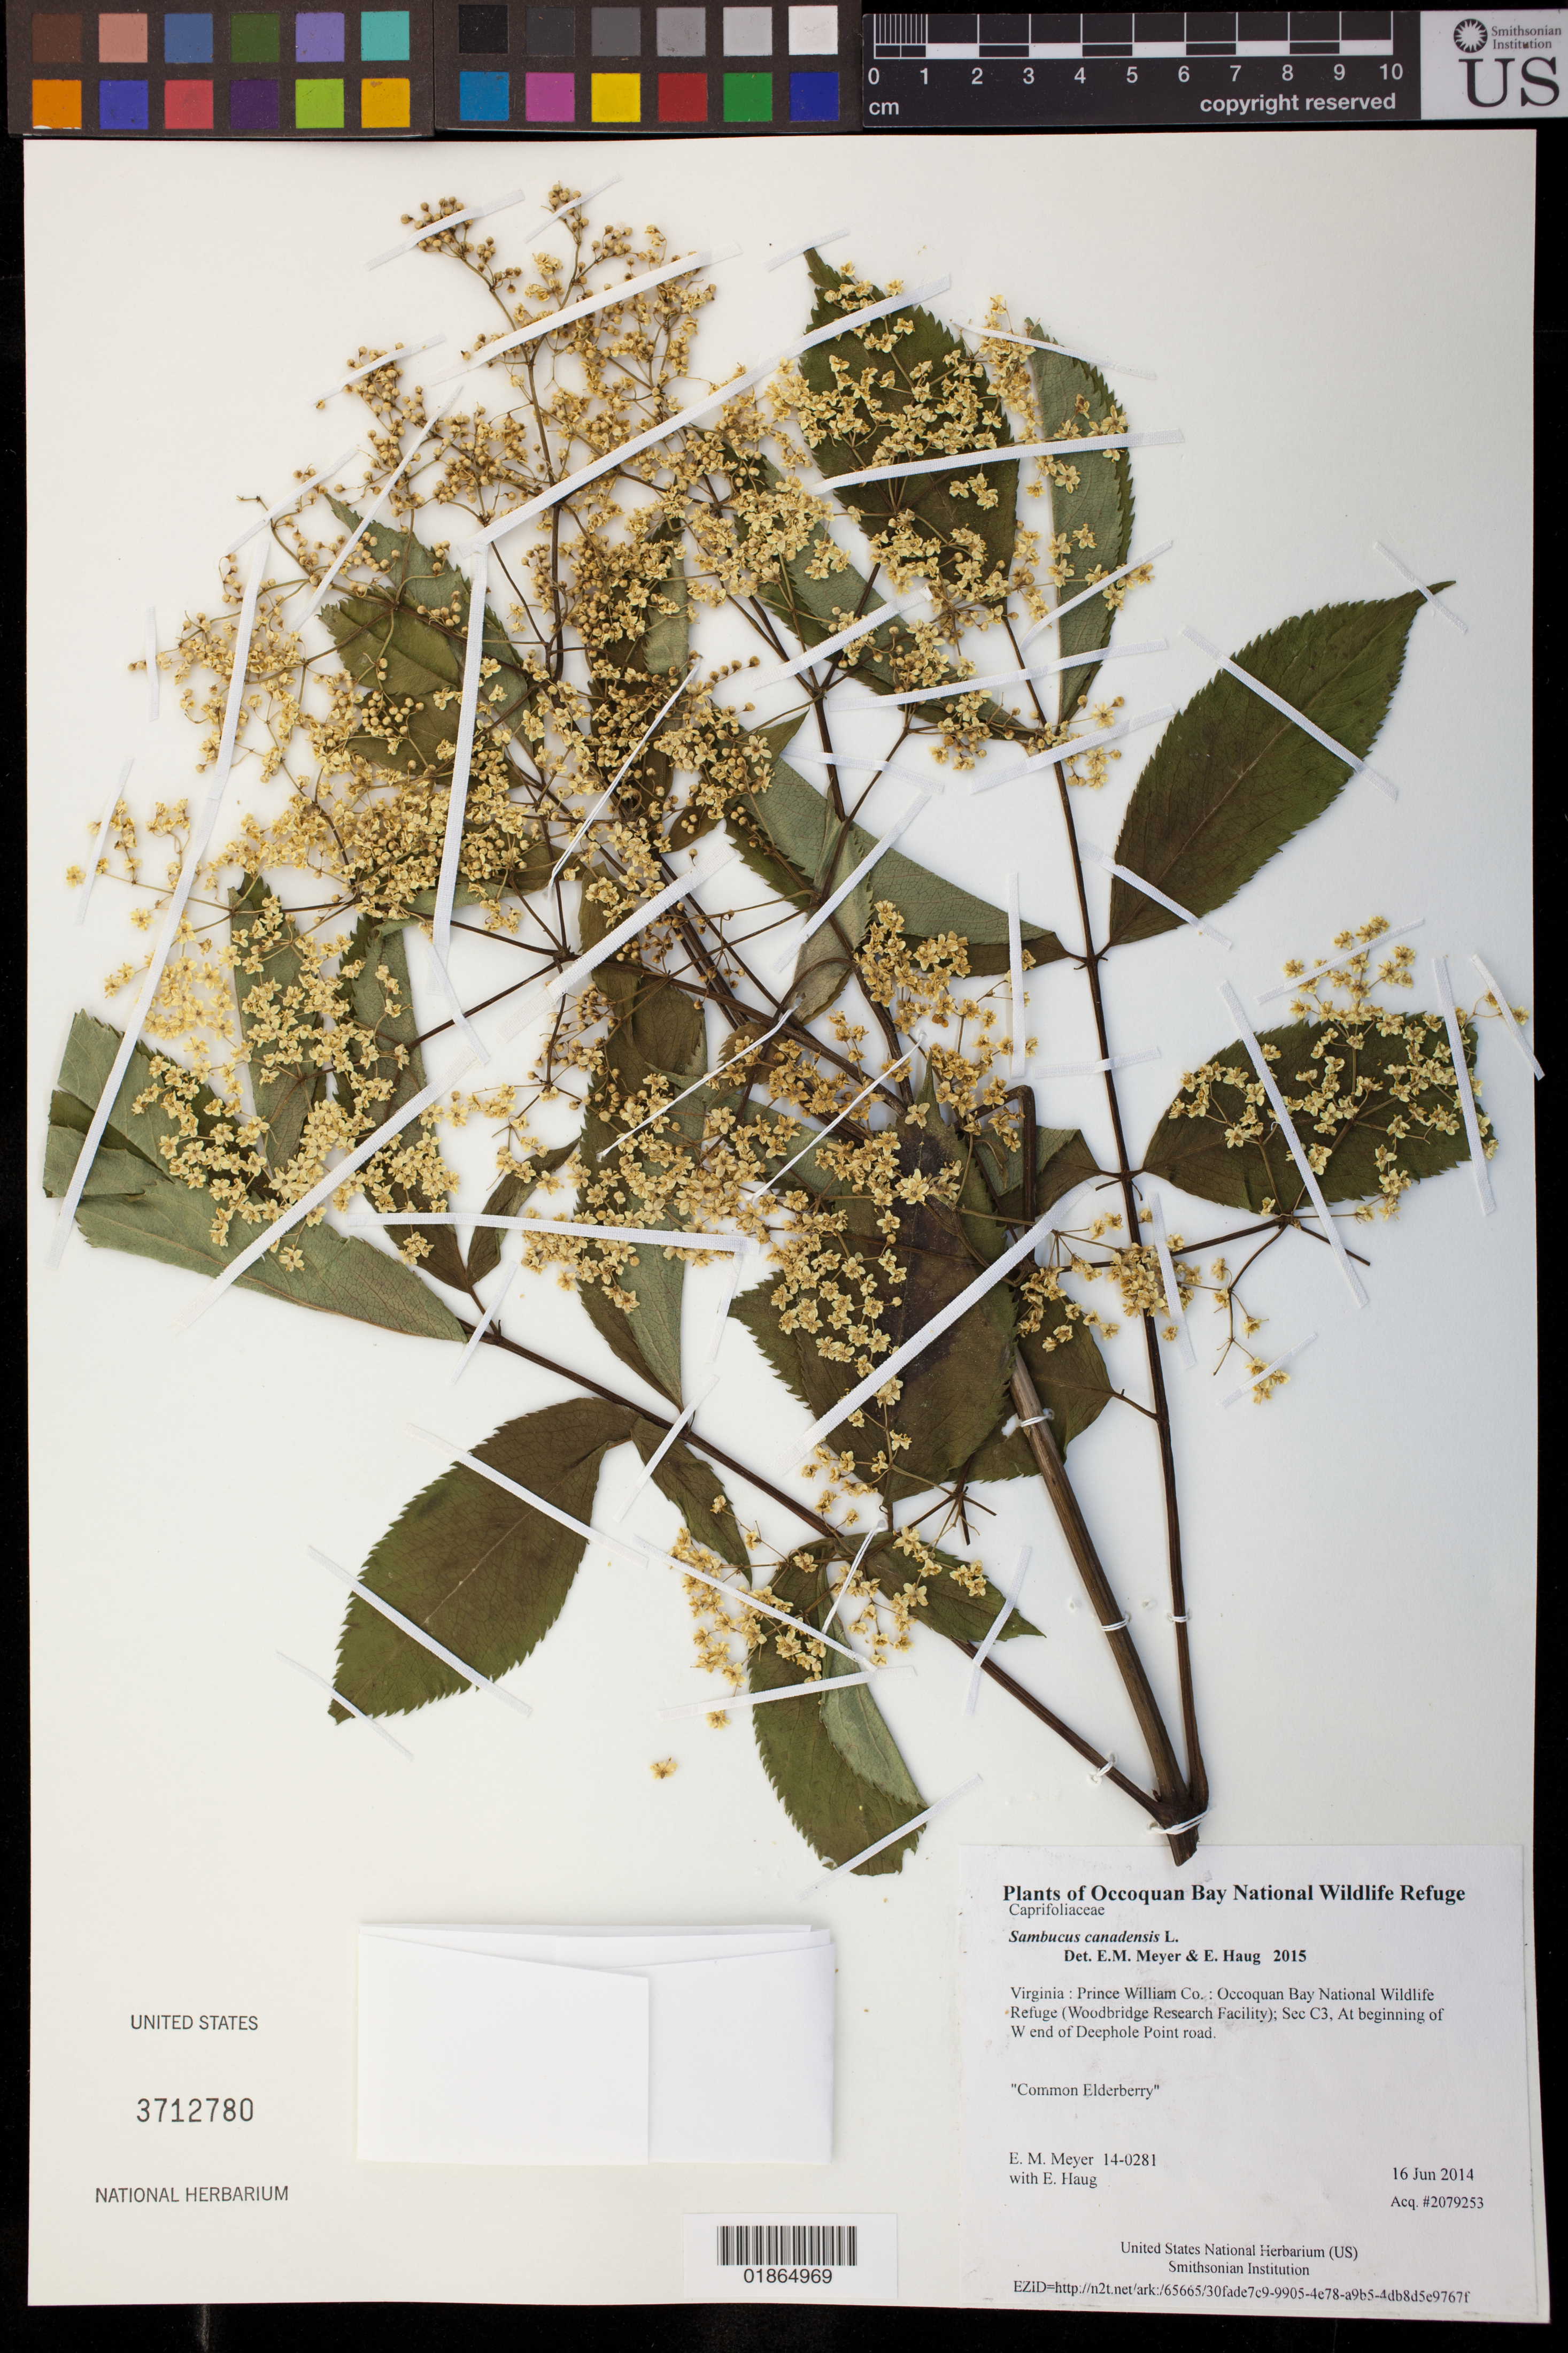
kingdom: Plantae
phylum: Tracheophyta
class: Magnoliopsida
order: Dipsacales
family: Viburnaceae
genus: Sambucus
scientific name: Sambucus canadensis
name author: L.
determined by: Meyer, E. M.; Haug, E.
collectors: E. M. Meyer & E. Haug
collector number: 14-0281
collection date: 2014-06-16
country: United States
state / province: Virginia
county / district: Prince William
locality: Occoquan Bay National Wildlife Refuge (Woodbridge Research Facility); Sec C3, At beginning of W end of Deephole Point road.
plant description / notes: Common Elderberry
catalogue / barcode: US 3712780